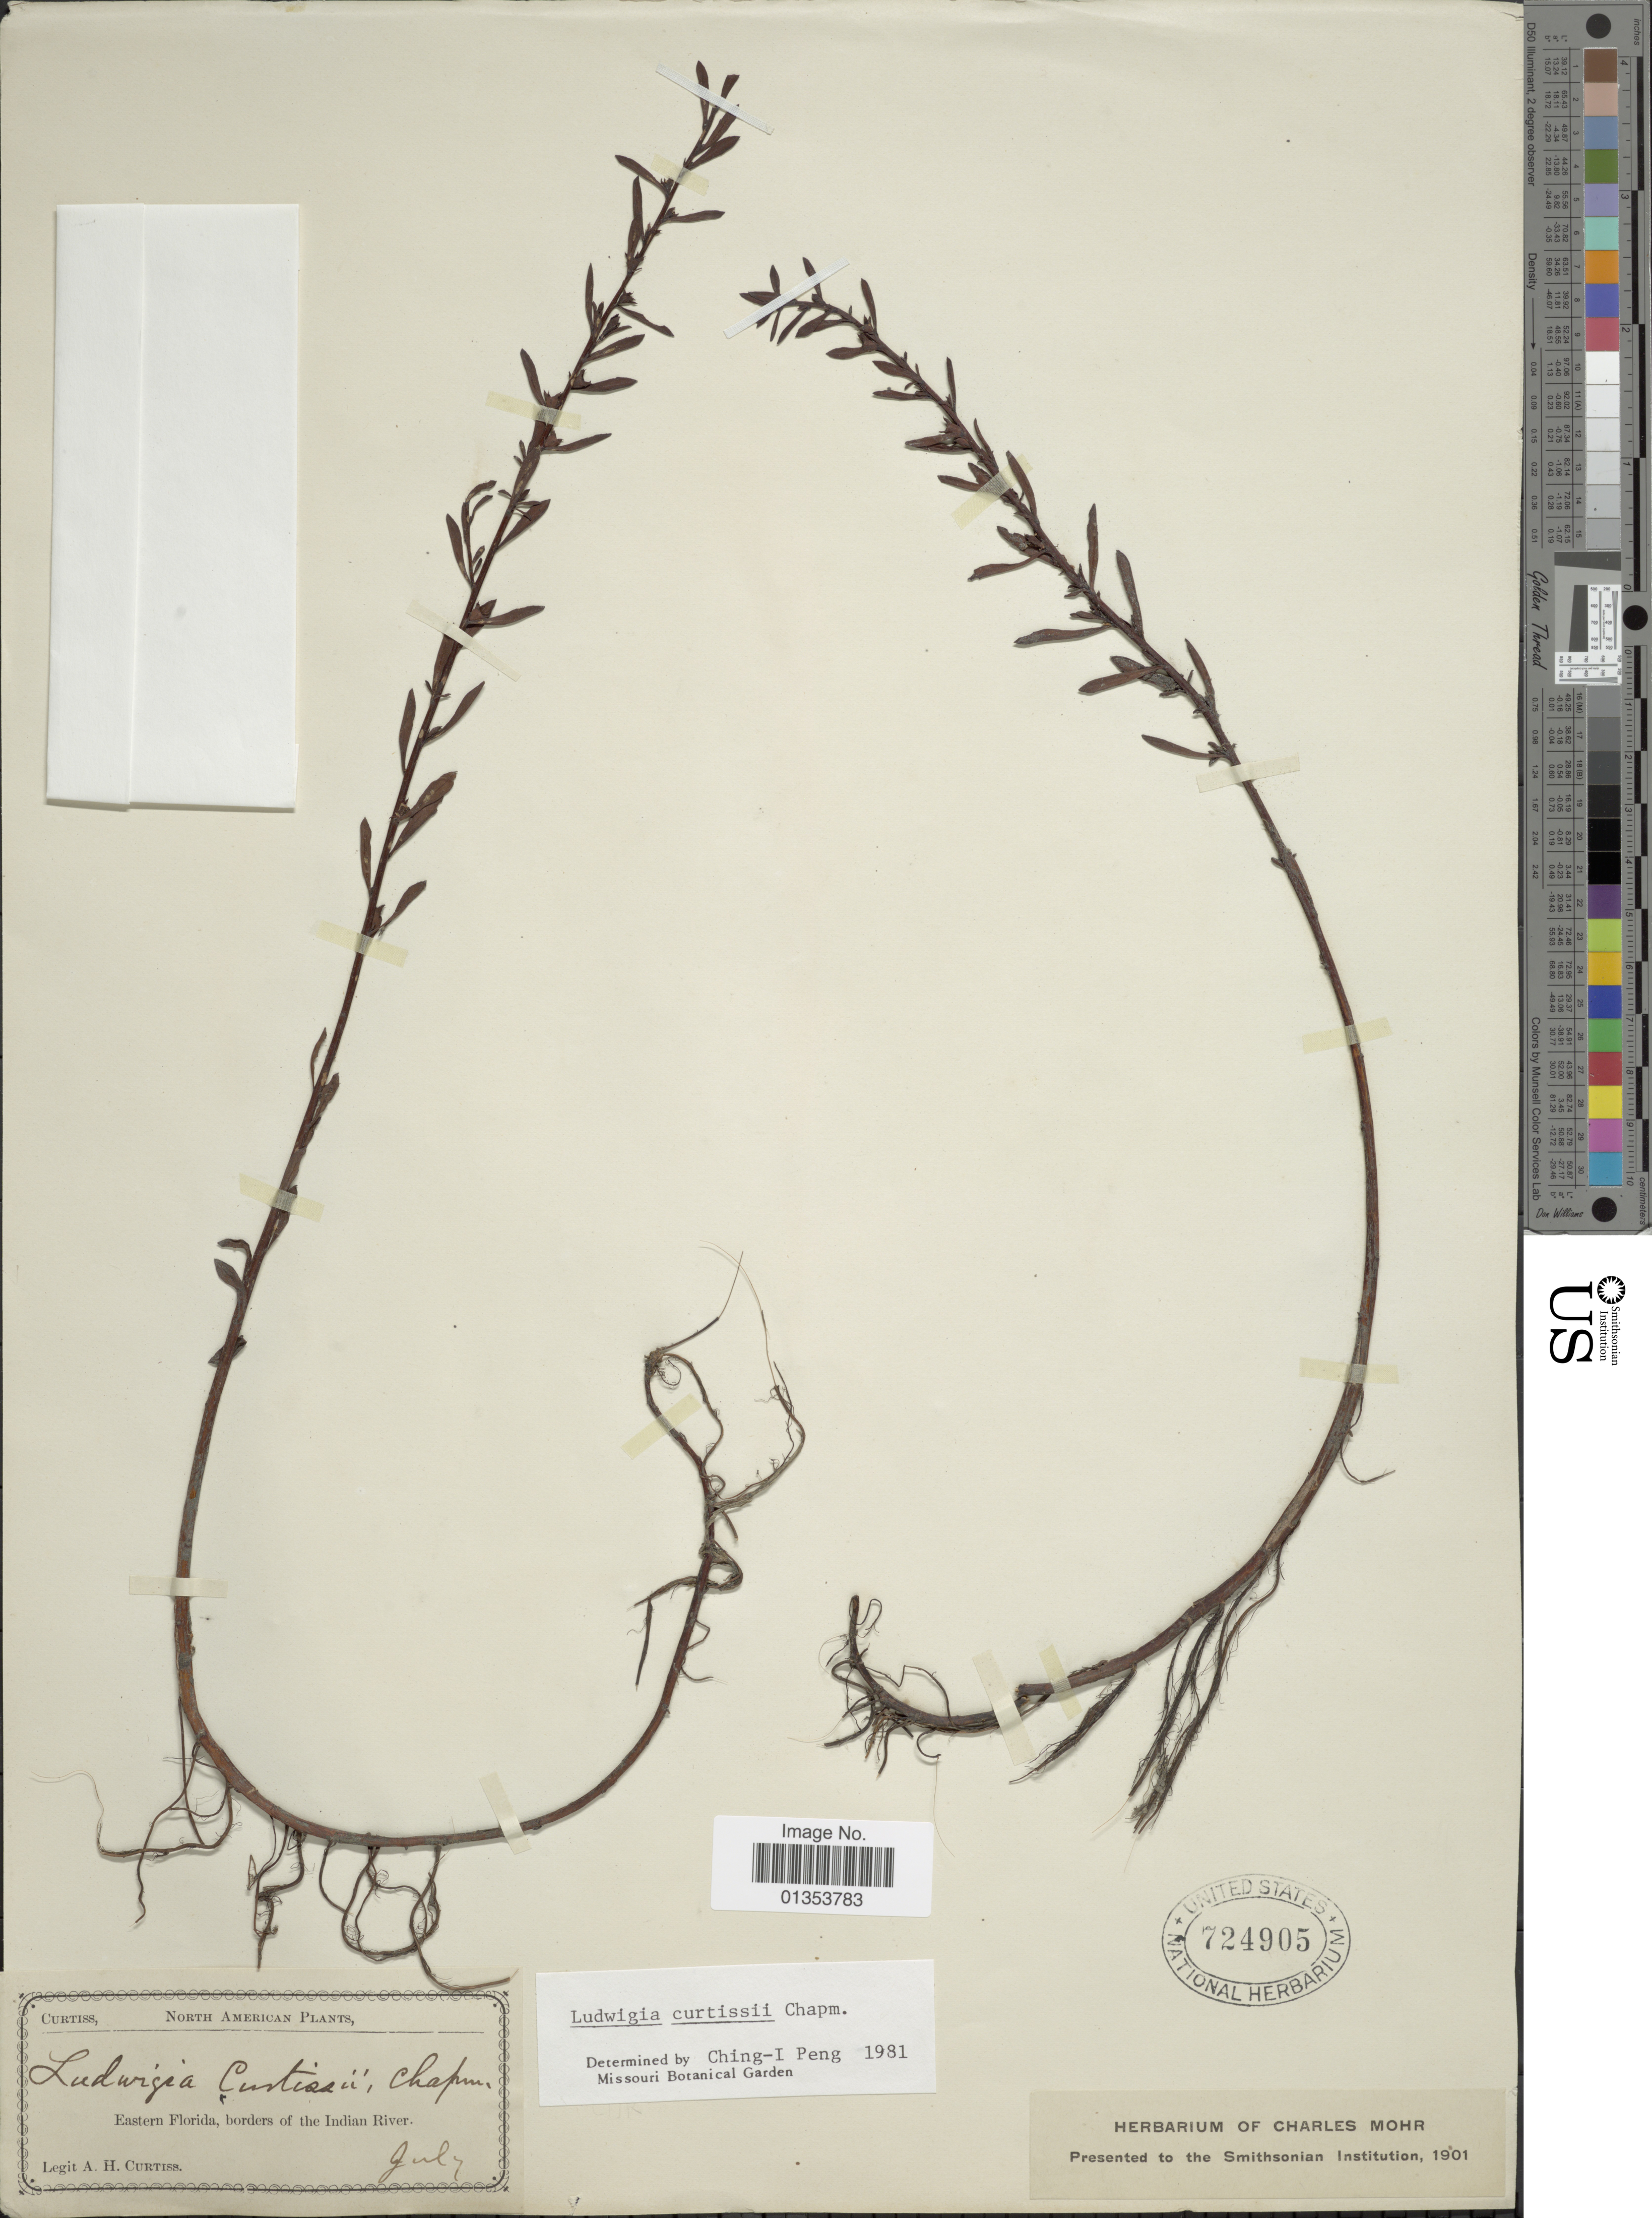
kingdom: Plantae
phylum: Tracheophyta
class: Magnoliopsida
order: Myrtales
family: Onagraceae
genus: Ludwigia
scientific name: Ludwigia curtissii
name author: Chapm.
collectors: A. H. Curtiss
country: United States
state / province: Florida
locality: Eastern Florida, Borders of the Indian River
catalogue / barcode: US 724905